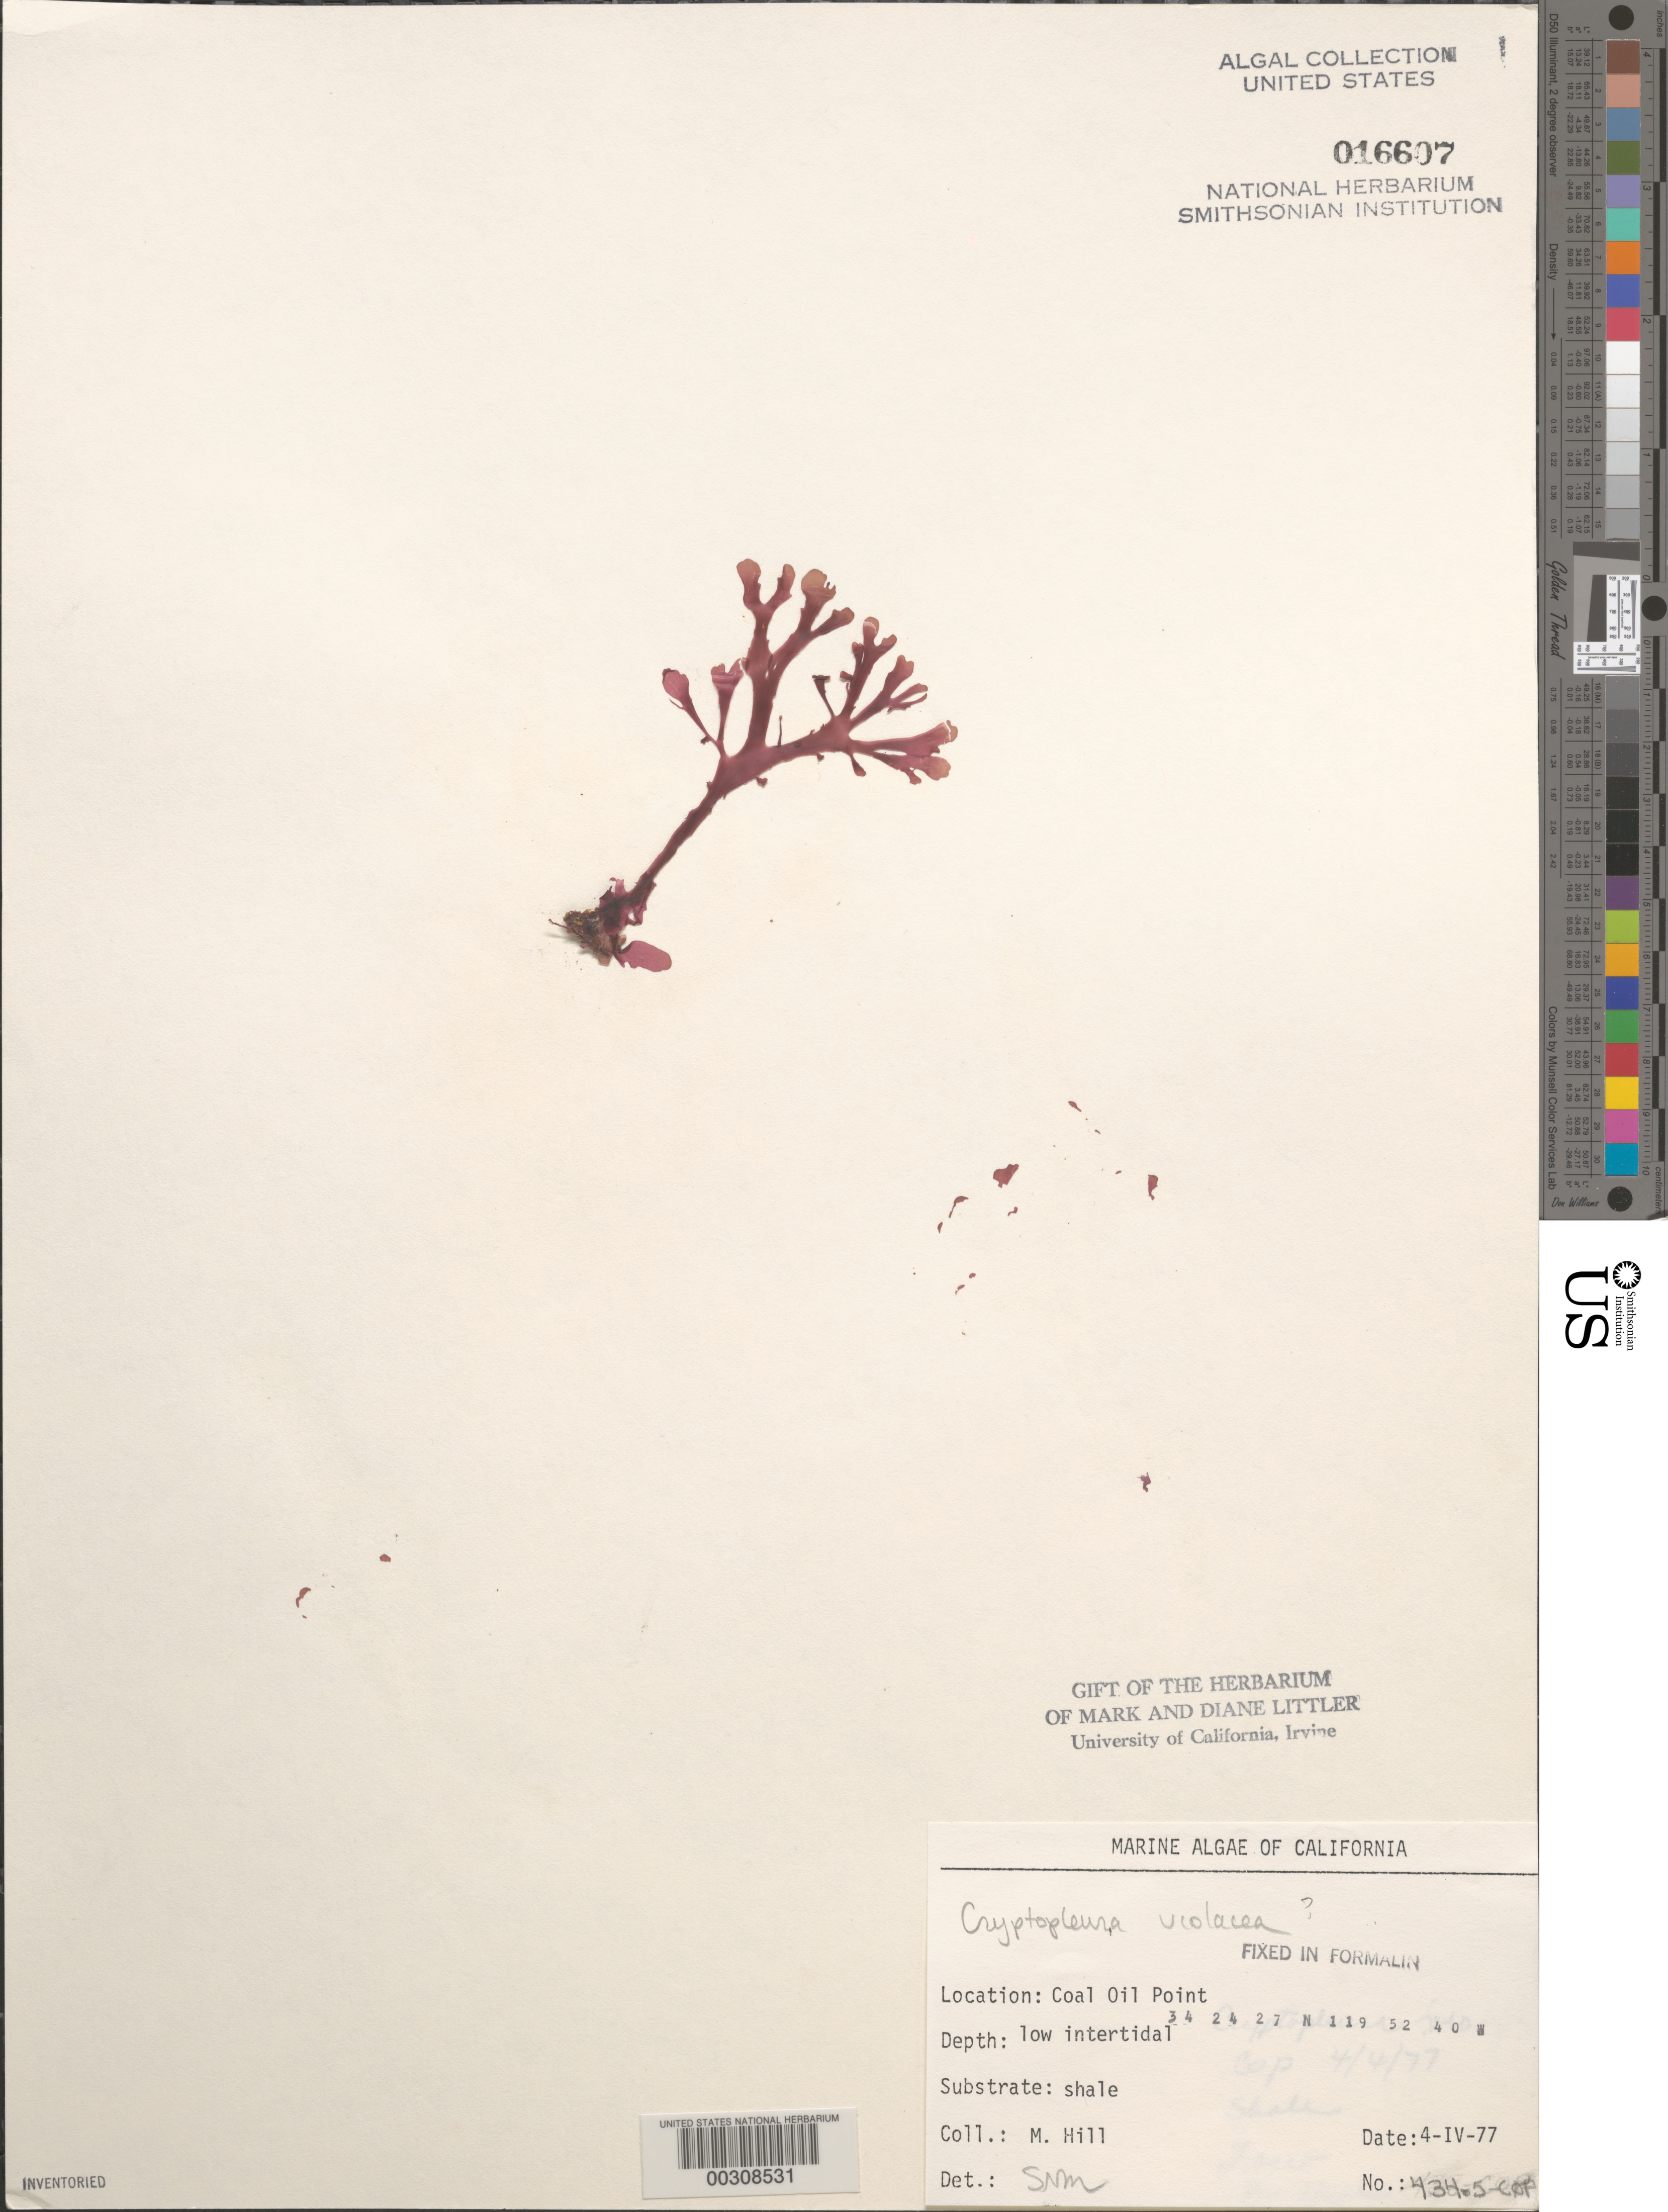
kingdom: Plantae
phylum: Rhodophyta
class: Florideophyceae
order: Ceramiales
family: Delesseriaceae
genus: Cryptopleura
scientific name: Cryptopleura violacea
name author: (J. Ag.) Kylin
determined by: Murray, S. N.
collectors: M. Hill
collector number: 434-cop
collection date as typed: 04 Apr 1977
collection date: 1977-04-04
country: United States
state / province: California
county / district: Santa Barbara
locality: Coal Oil Point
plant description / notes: BLM-SOCALBIGHT Rocky Intertidal Survey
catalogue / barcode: US 16607